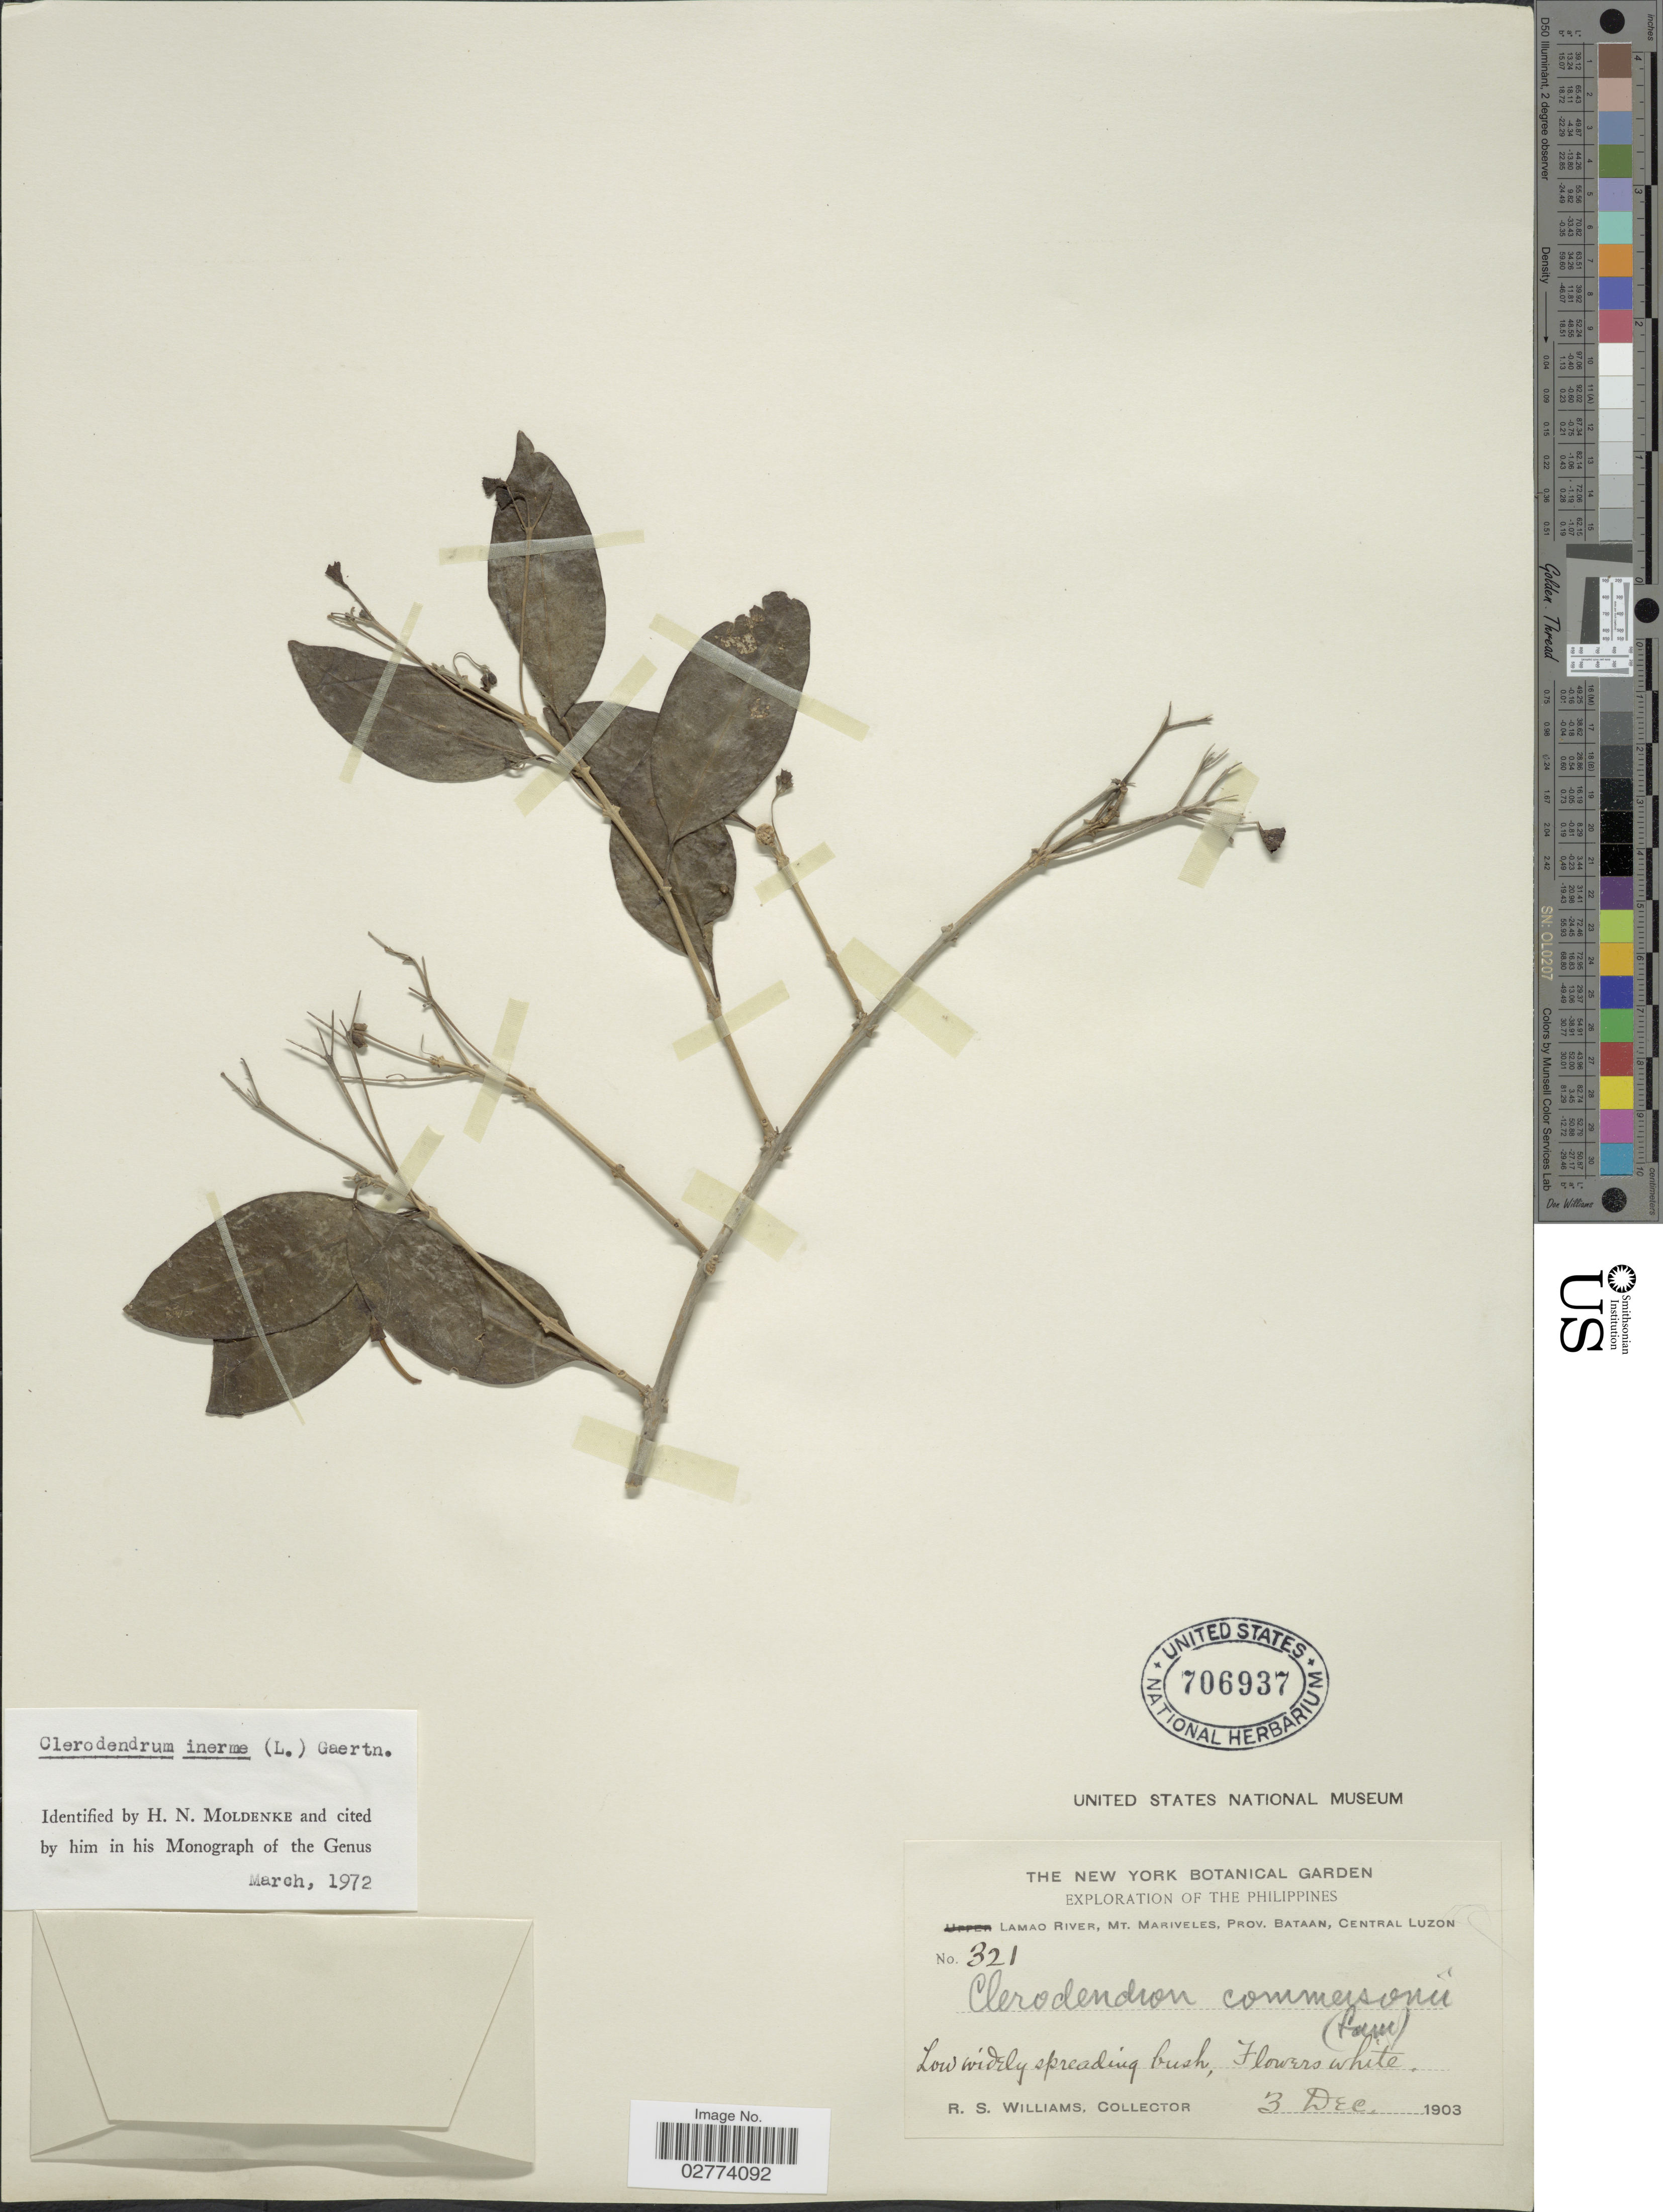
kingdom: Plantae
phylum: Tracheophyta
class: Magnoliopsida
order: Lamiales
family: Lamiaceae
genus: Clerodendrum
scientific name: Clerodendrum inerme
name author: (L.) Gaertn.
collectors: R. S. Williams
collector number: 321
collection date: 1903-12-03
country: Philippines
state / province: Central Luzon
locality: Lamao River, Mt. Mariveles, Prov. Bataan.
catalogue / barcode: US 706937